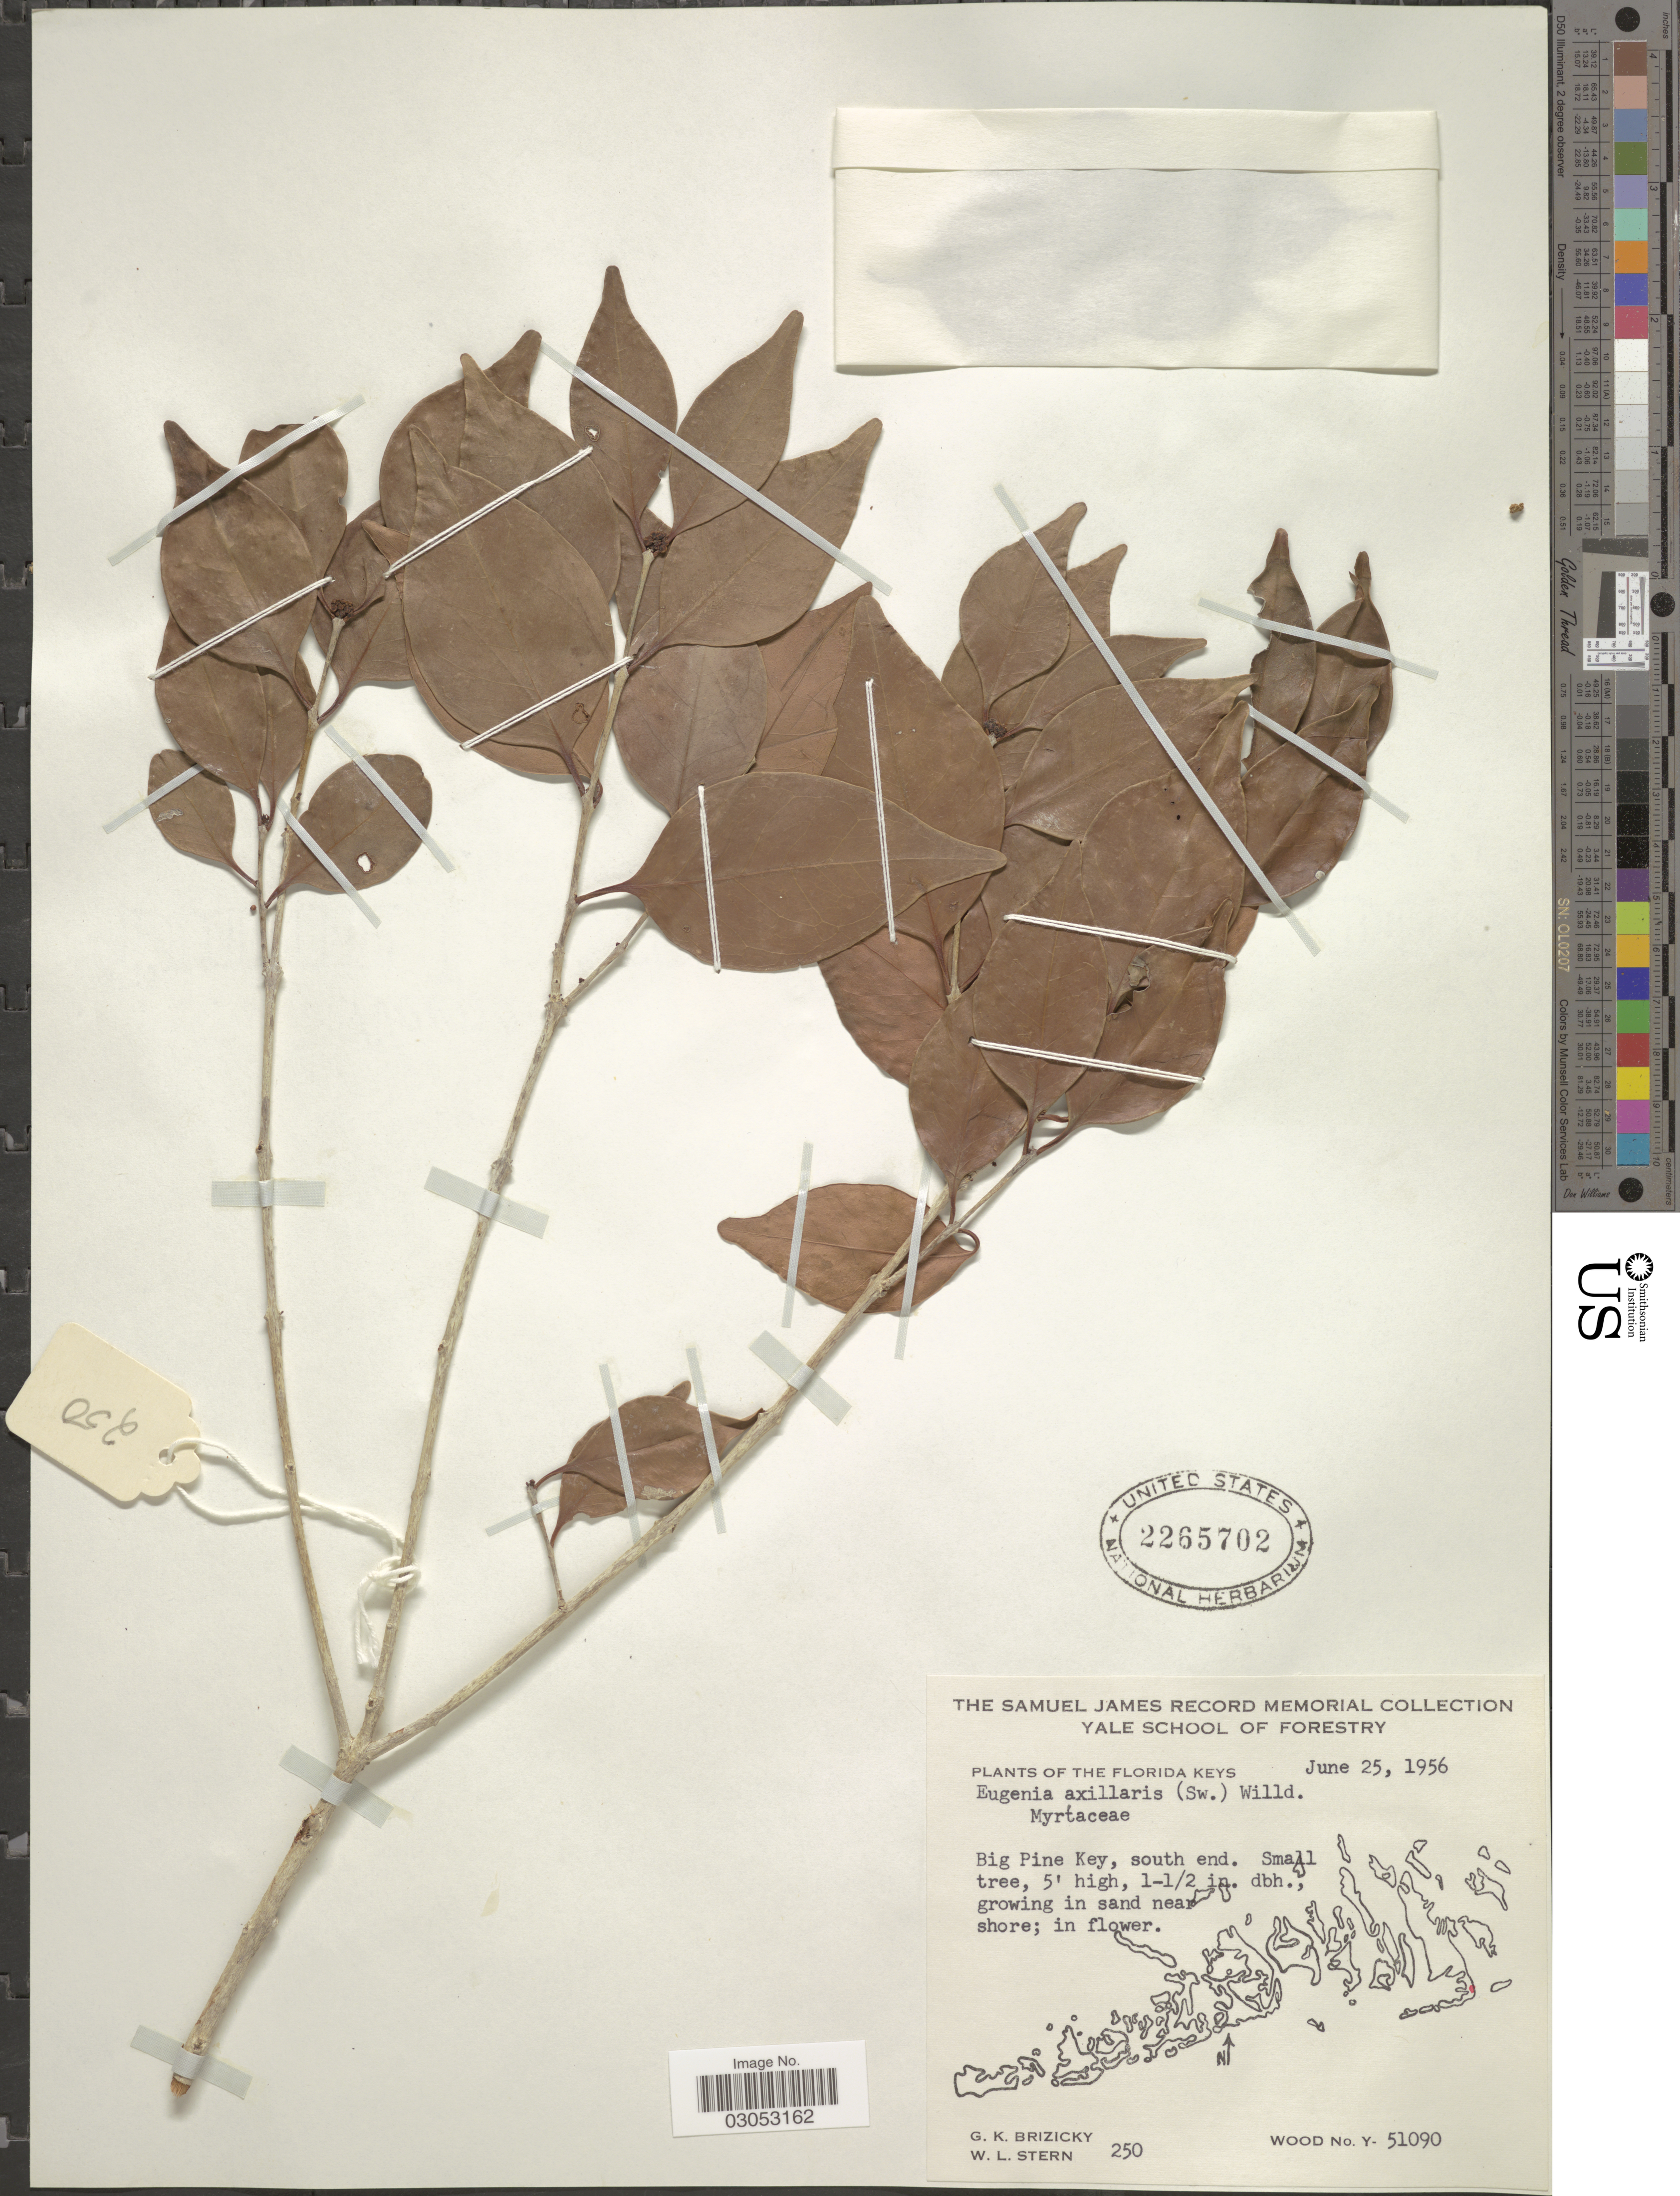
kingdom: Plantae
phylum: Tracheophyta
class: Magnoliopsida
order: Myrtales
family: Myrtaceae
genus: Eugenia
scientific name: Eugenia axillaris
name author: (Sw.) Willd.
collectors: G. K. Brizicky & W. L. Stern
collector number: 250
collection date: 1956-06-25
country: United States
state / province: Florida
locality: The Florida Keys, Big Pine Key, south end.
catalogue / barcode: US 2265702